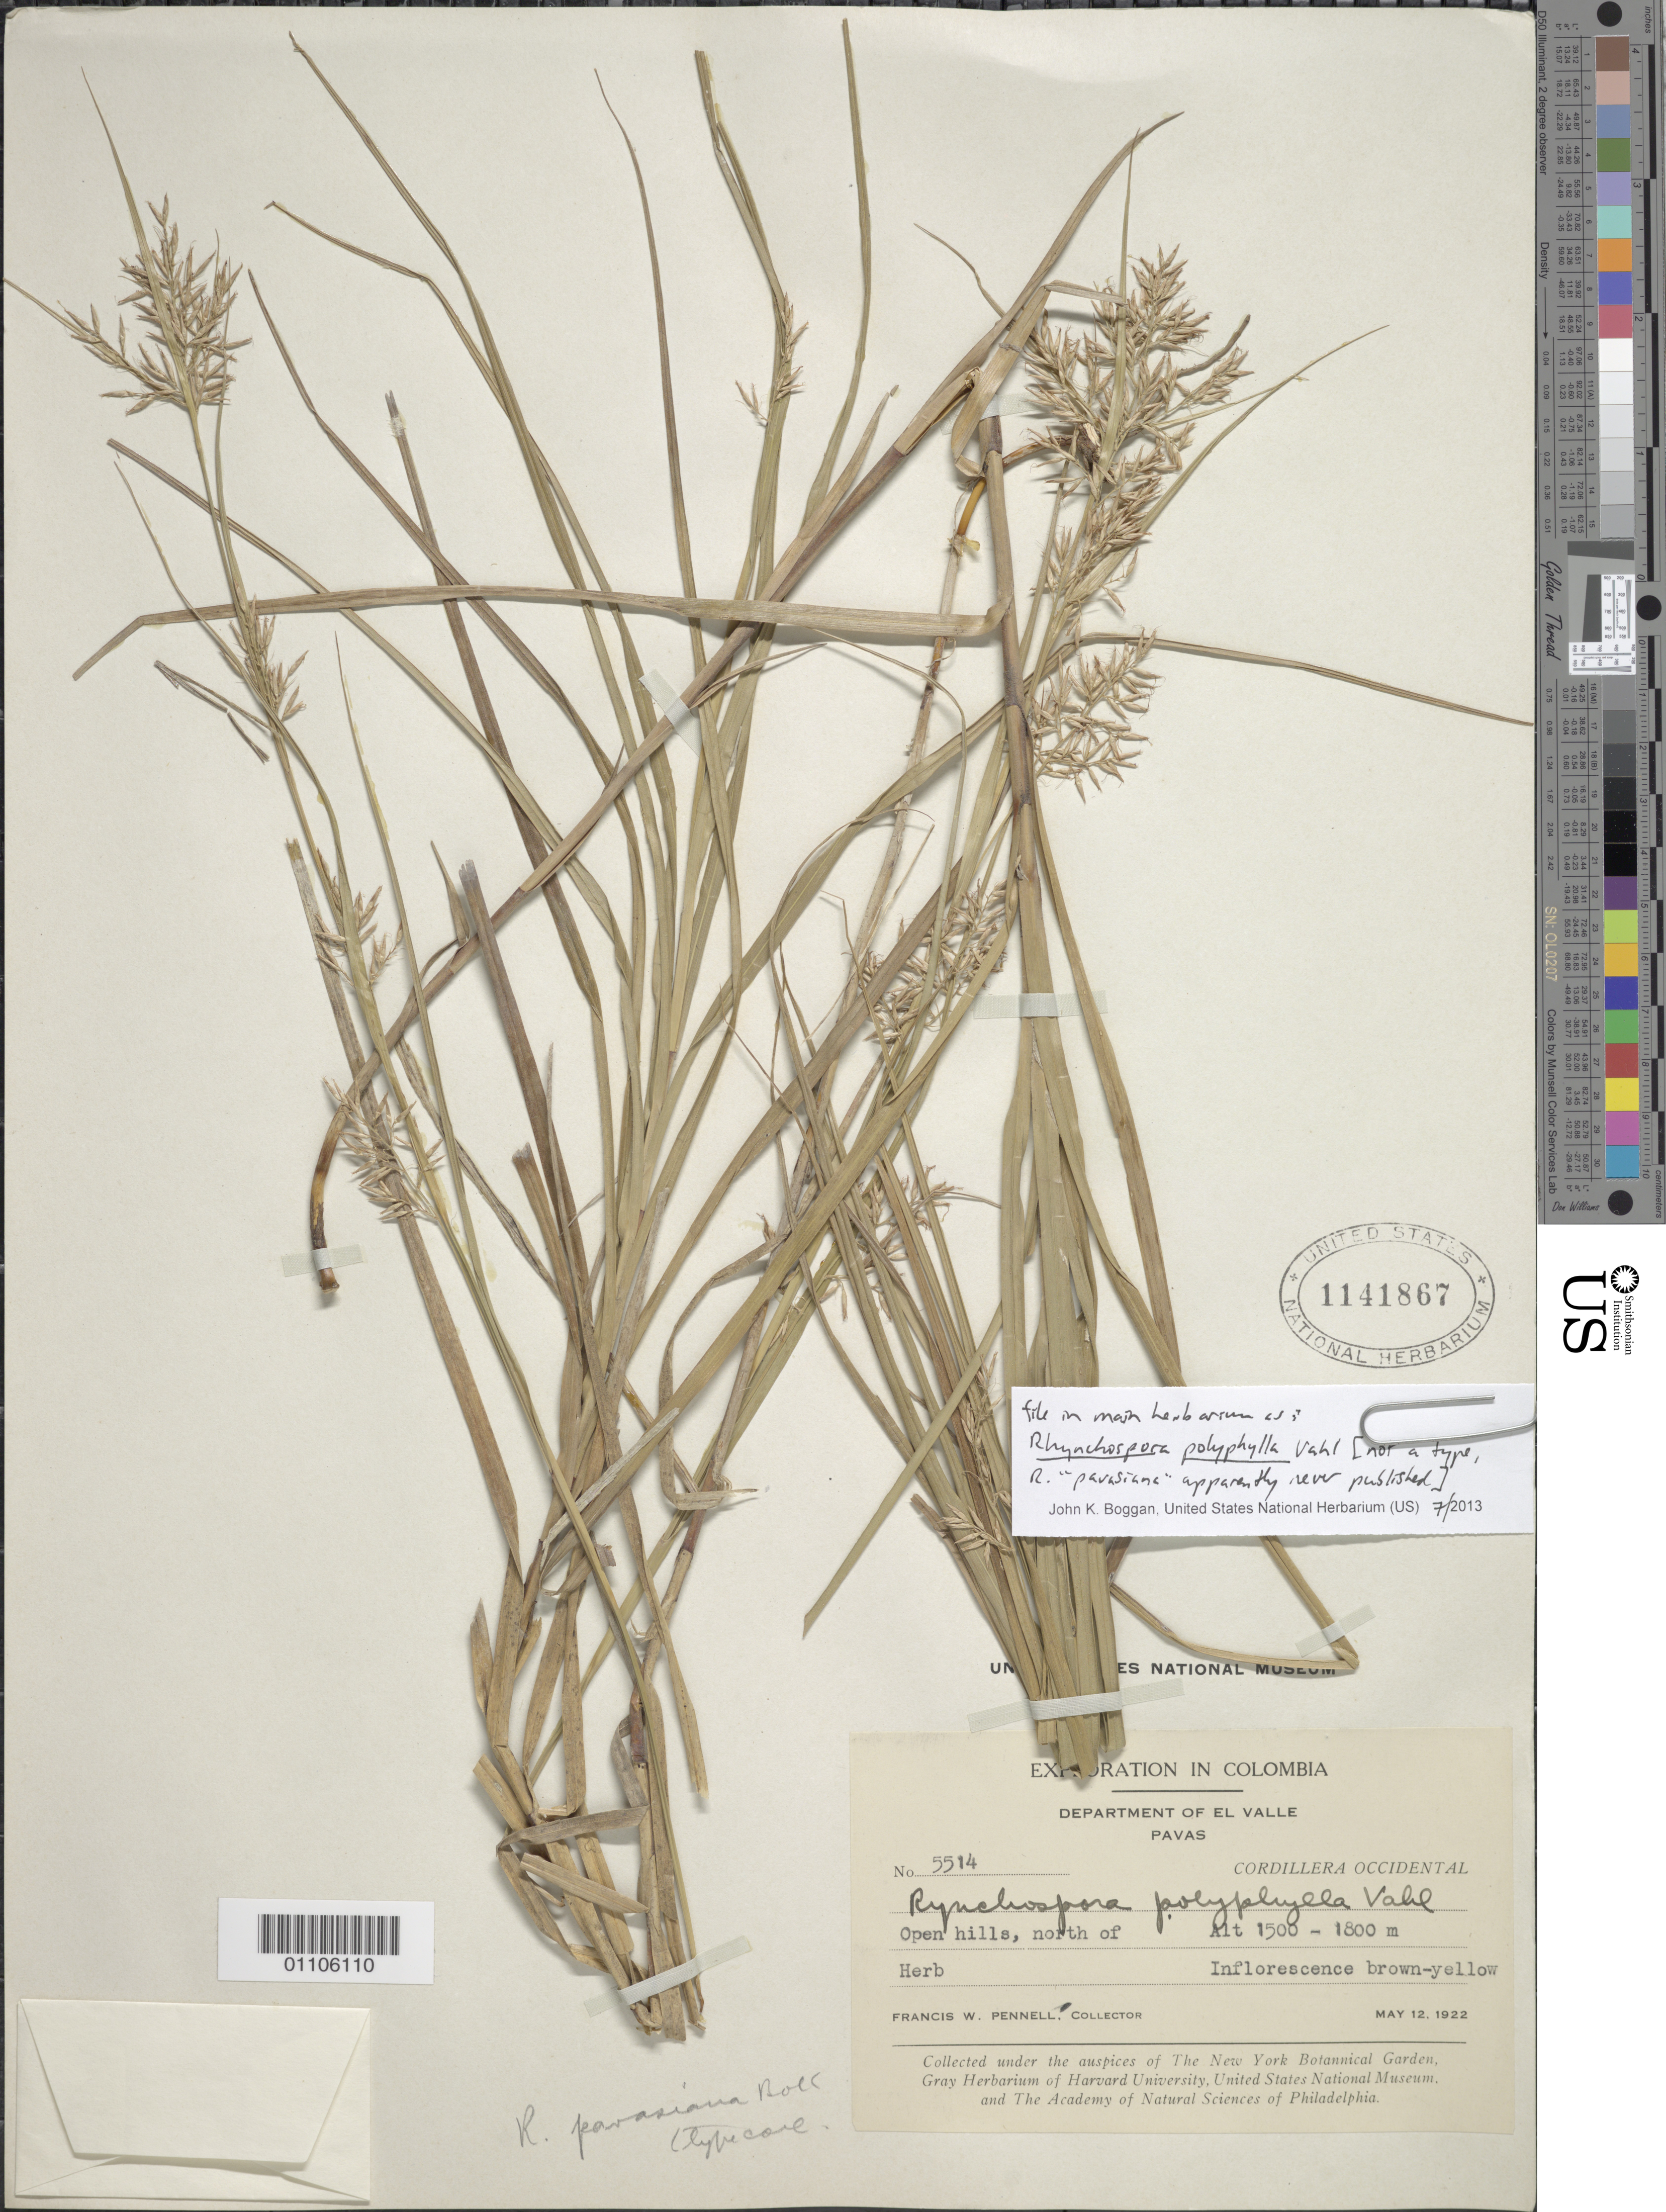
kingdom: Plantae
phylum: Tracheophyta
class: Liliopsida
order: Poales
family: Cyperaceae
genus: Rhynchospora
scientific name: Rhynchospora polyphylla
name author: (Vahl) Vahl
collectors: F. W. Pennell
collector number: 5514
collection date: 1922-05-12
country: Colombia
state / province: Valle del Cauca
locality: Department of El Valle, Pavas. Cordillera Occidental. Open hills, north of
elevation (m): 1500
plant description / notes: Specimen annotated as "type coll." of "R. pavasiana", name apparently never published. Re-filed in main herbarium as R. polyphylla.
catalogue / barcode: US 1141867